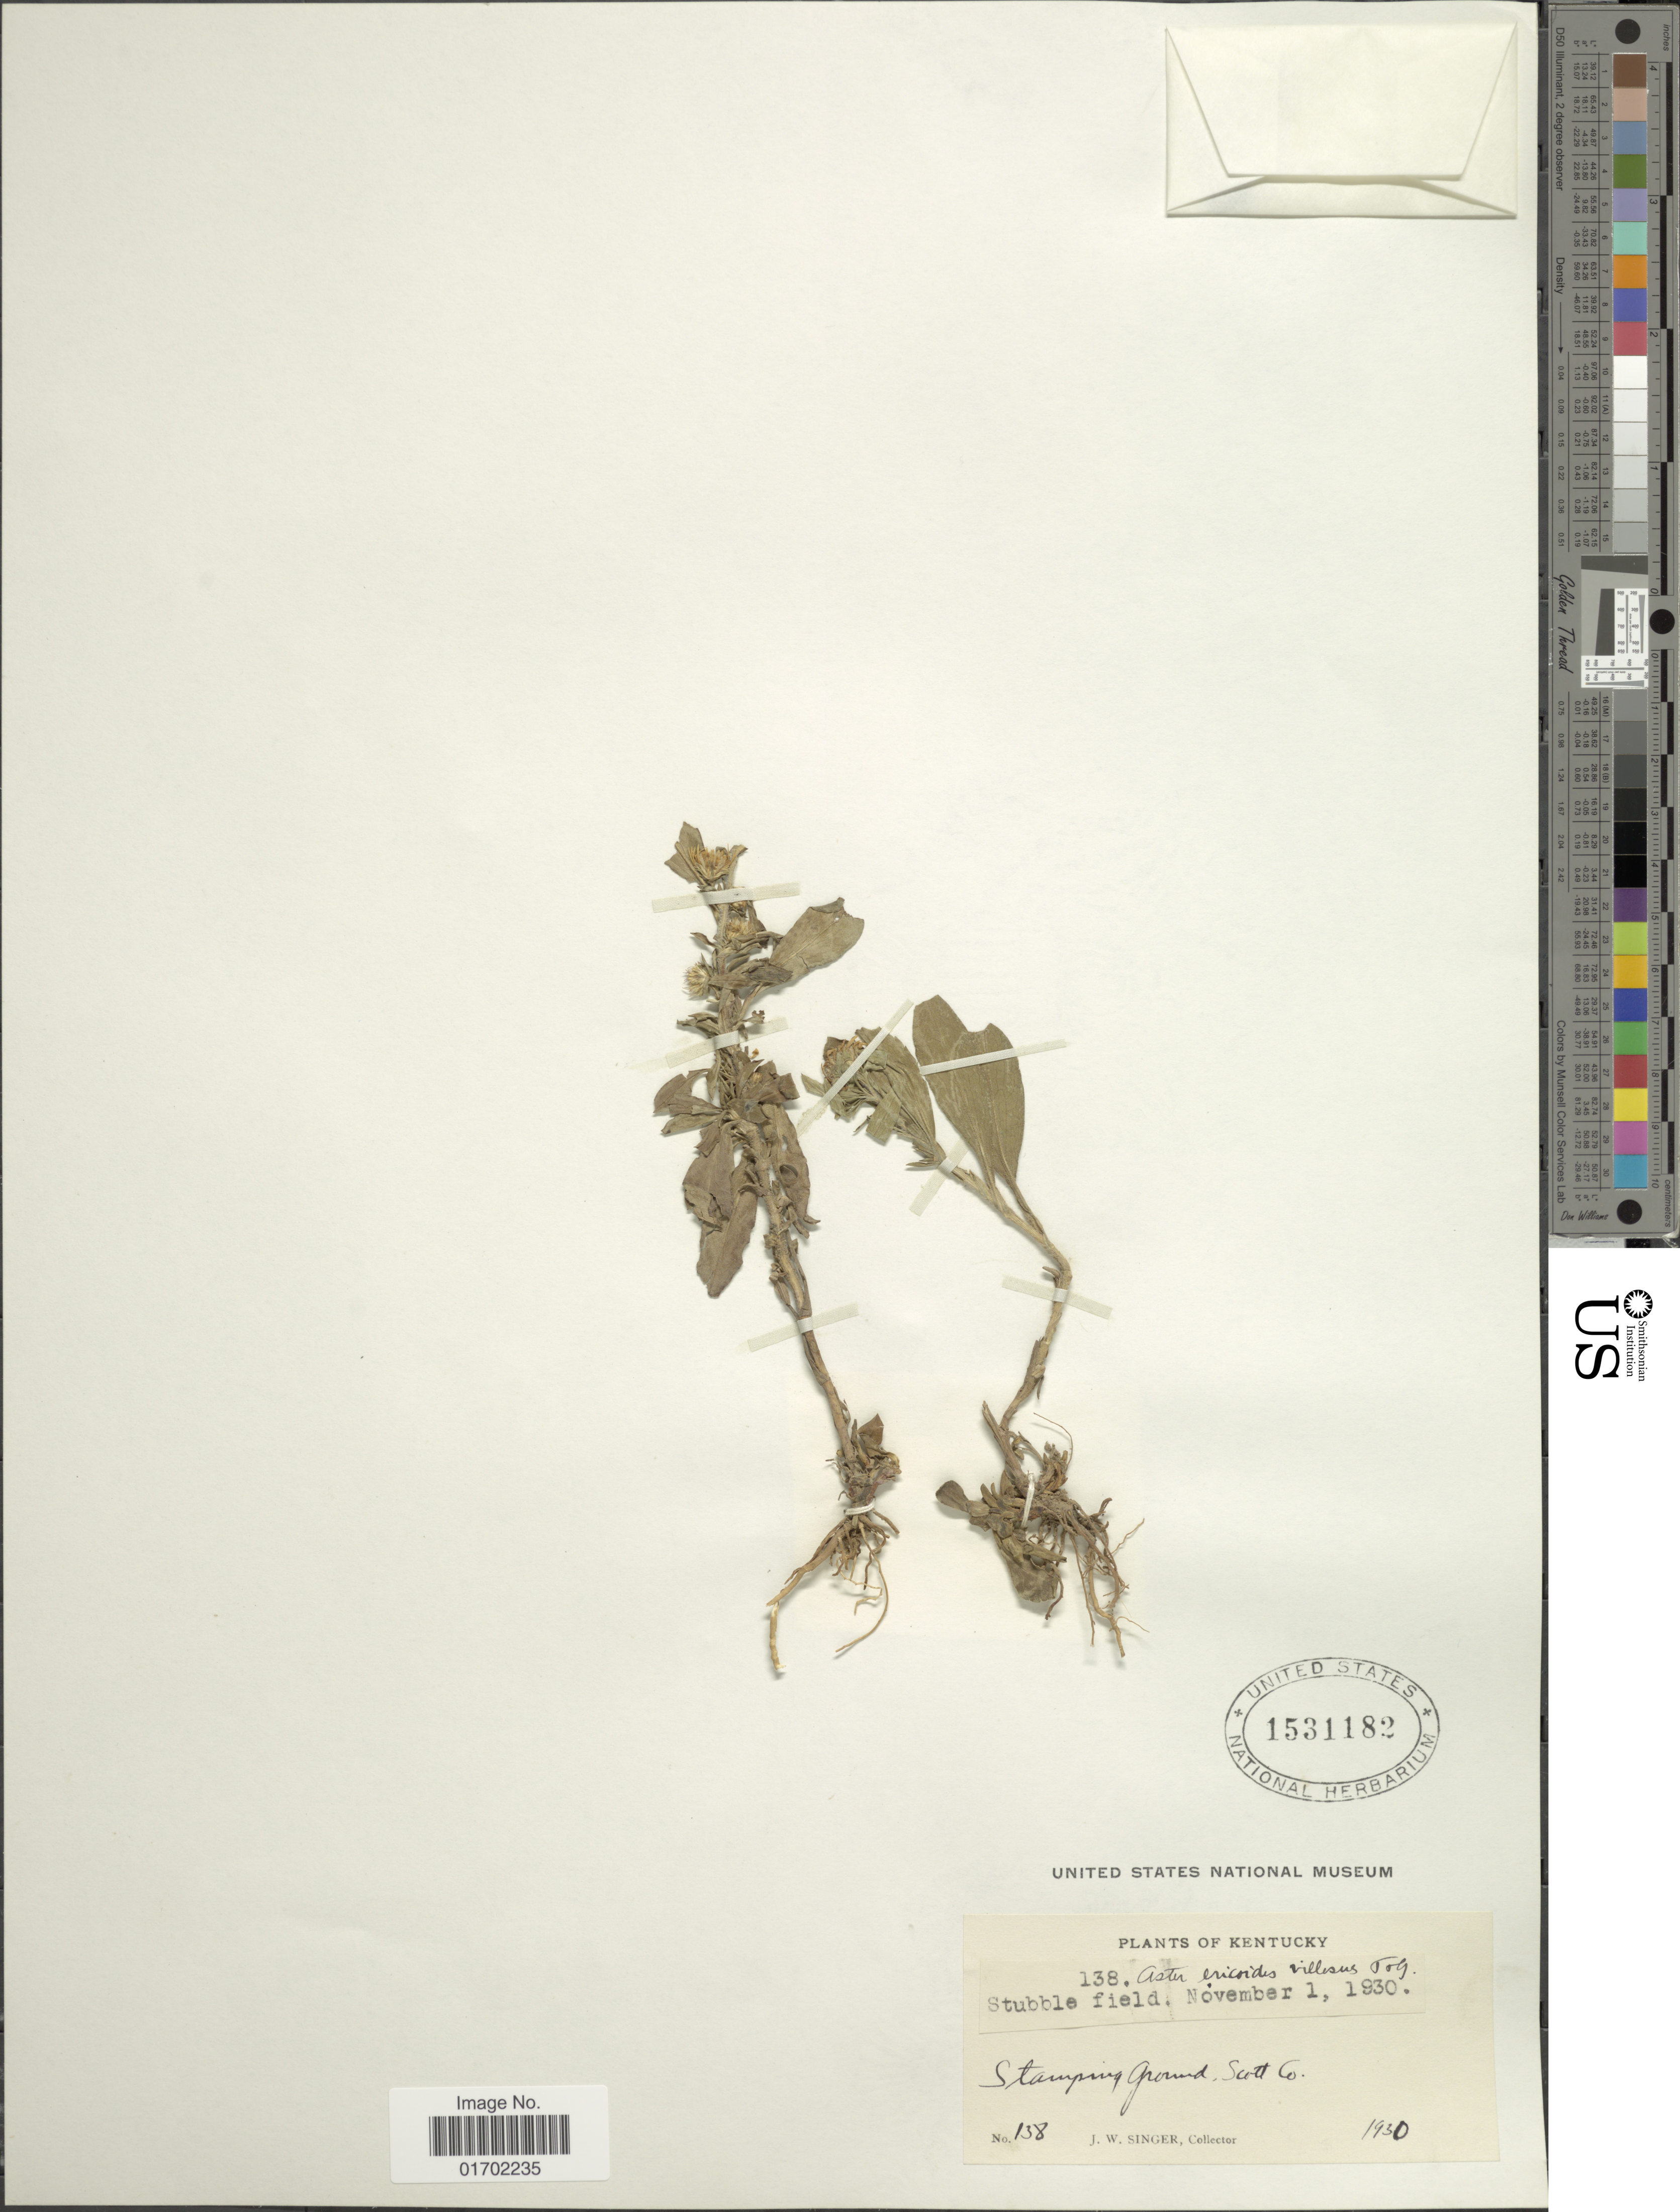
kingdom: Plantae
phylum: Tracheophyta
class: Magnoliopsida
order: Asterales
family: Asteraceae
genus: Symphyotrichum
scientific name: Symphyotrichum pilosum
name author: (Willd.) G.L. Nesom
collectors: J. EW. Singer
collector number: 138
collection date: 1930-11-01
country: United States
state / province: Kentucky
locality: Scott Co.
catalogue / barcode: US 1531182